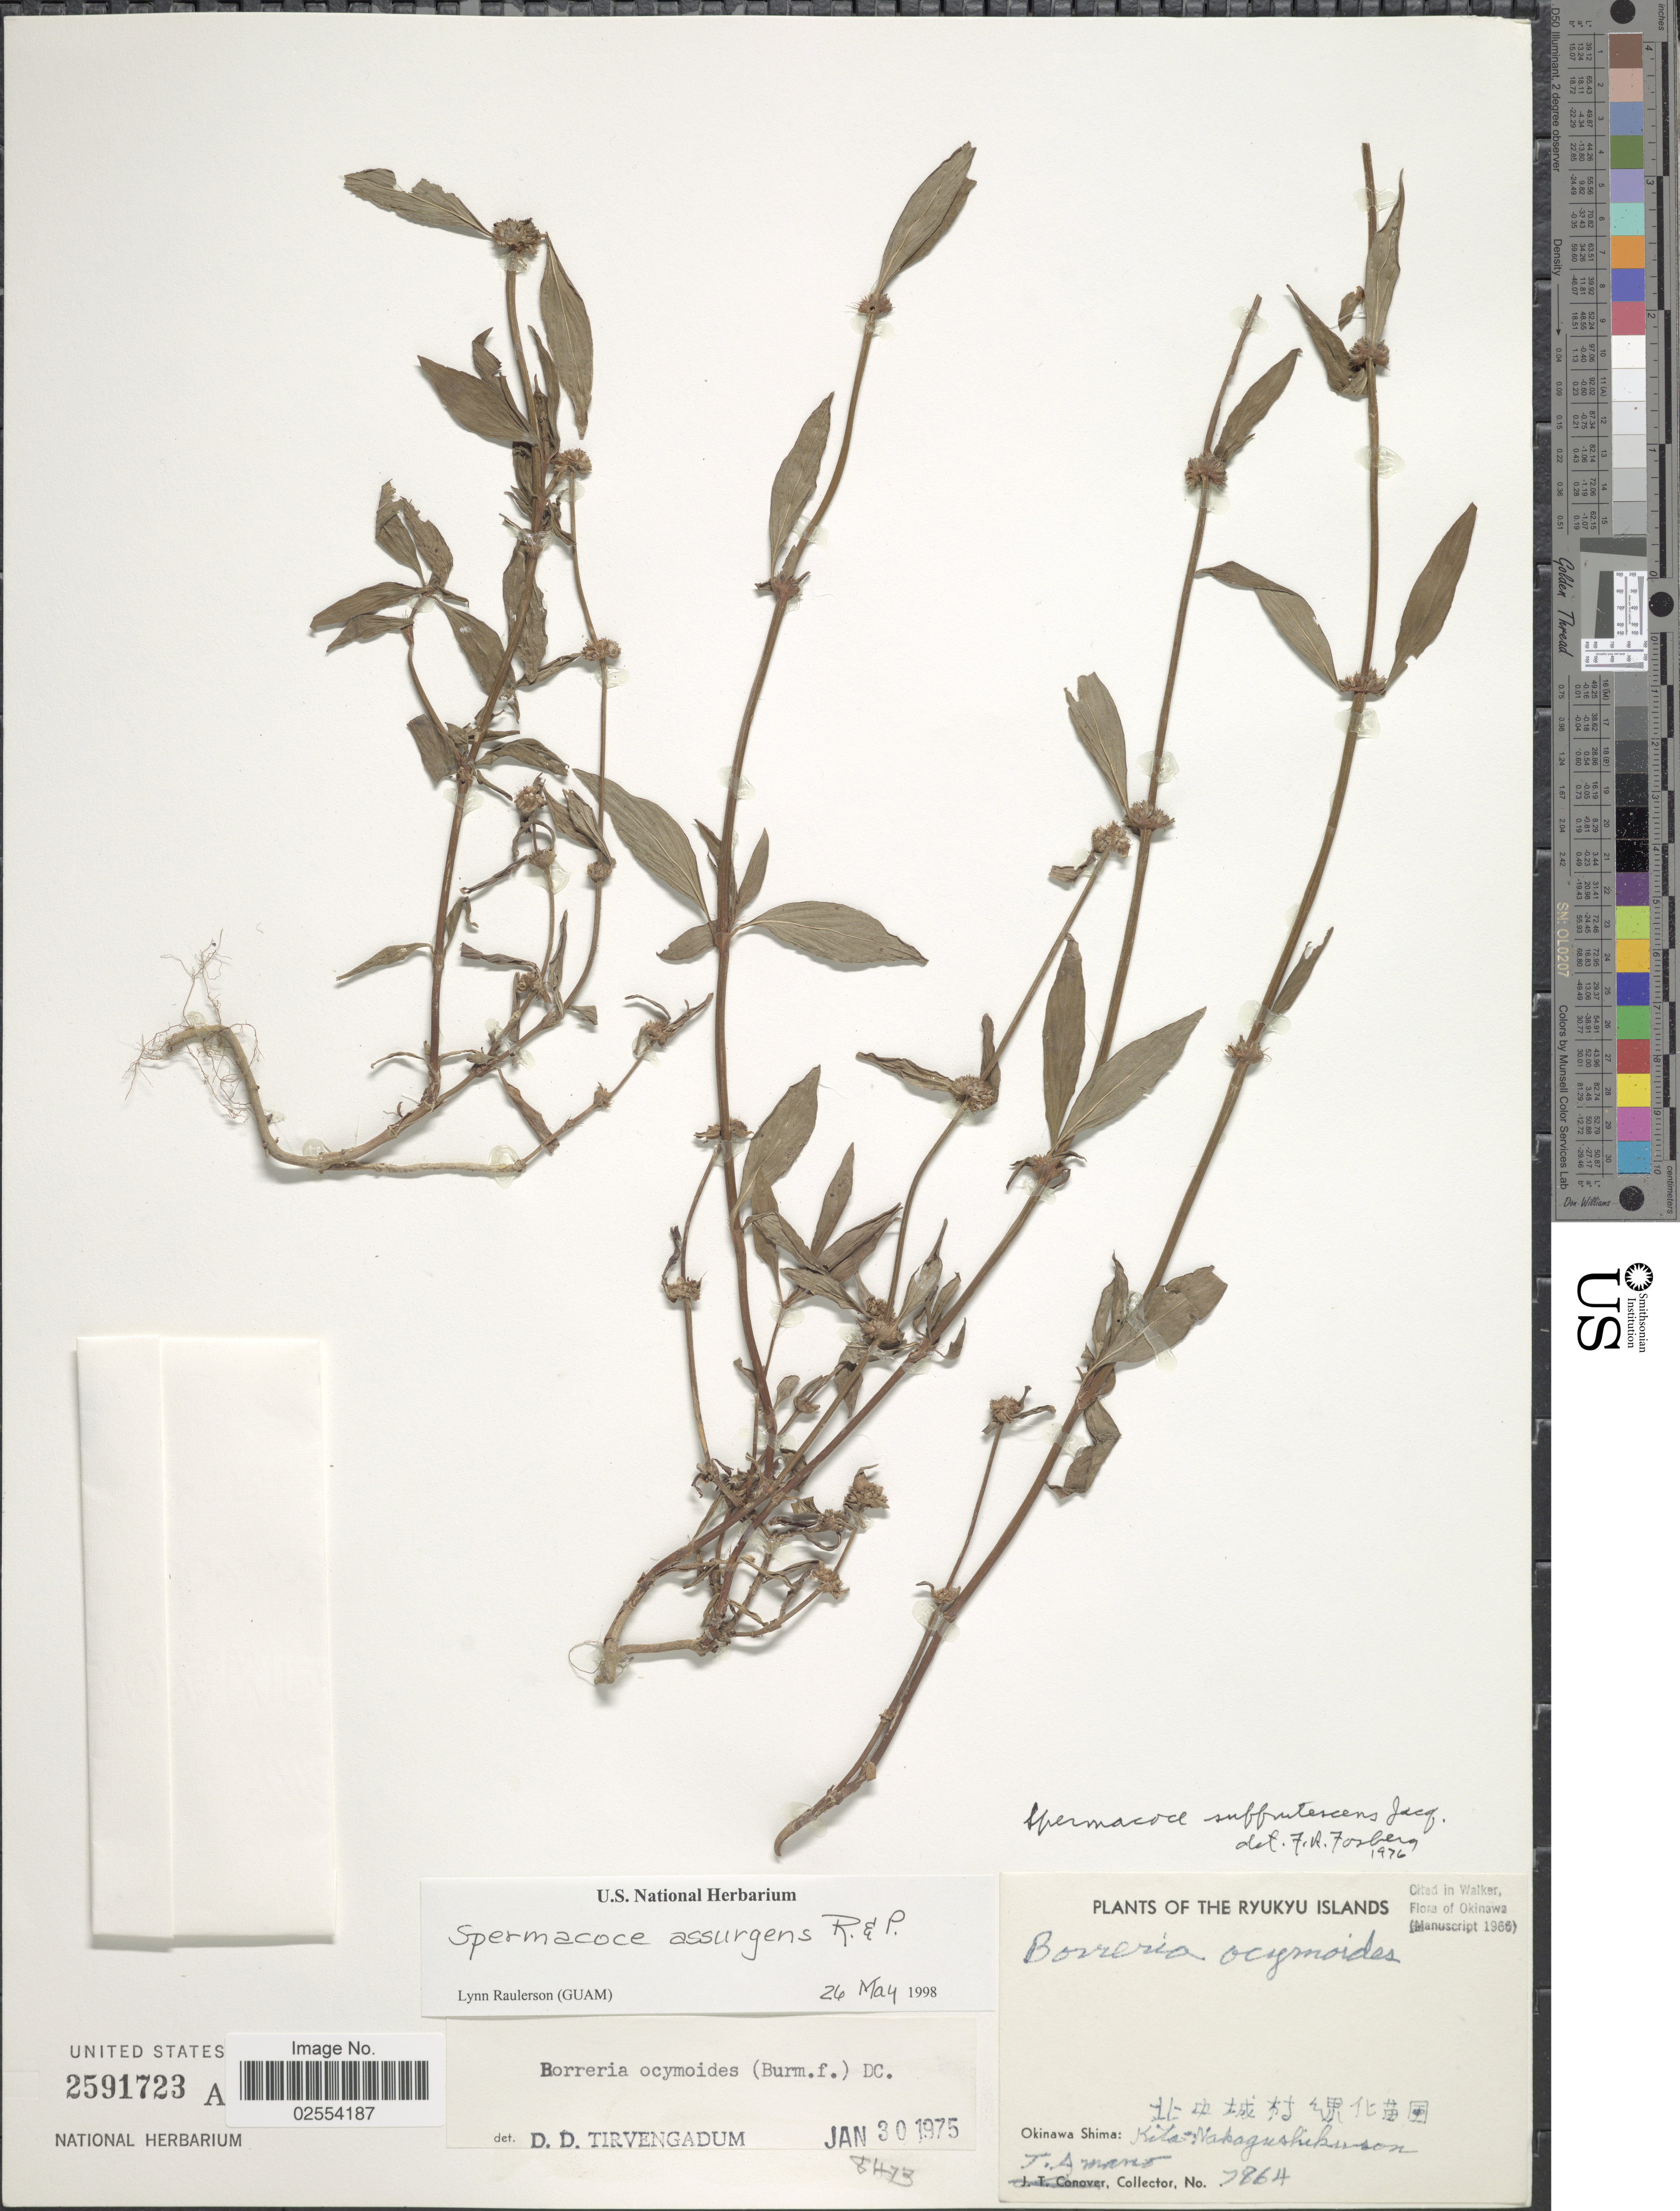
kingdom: Plantae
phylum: Tracheophyta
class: Magnoliopsida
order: Gentianales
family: Rubiaceae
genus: Spermacoce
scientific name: Spermacoce assurgens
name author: Ruiz & Pav.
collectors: T. Amano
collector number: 7684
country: Japan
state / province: Okinawa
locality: The Ryukyu Islands, Okinawa Shima: Kita- Nakagushikuson [Foreign script]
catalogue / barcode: US 2591723A